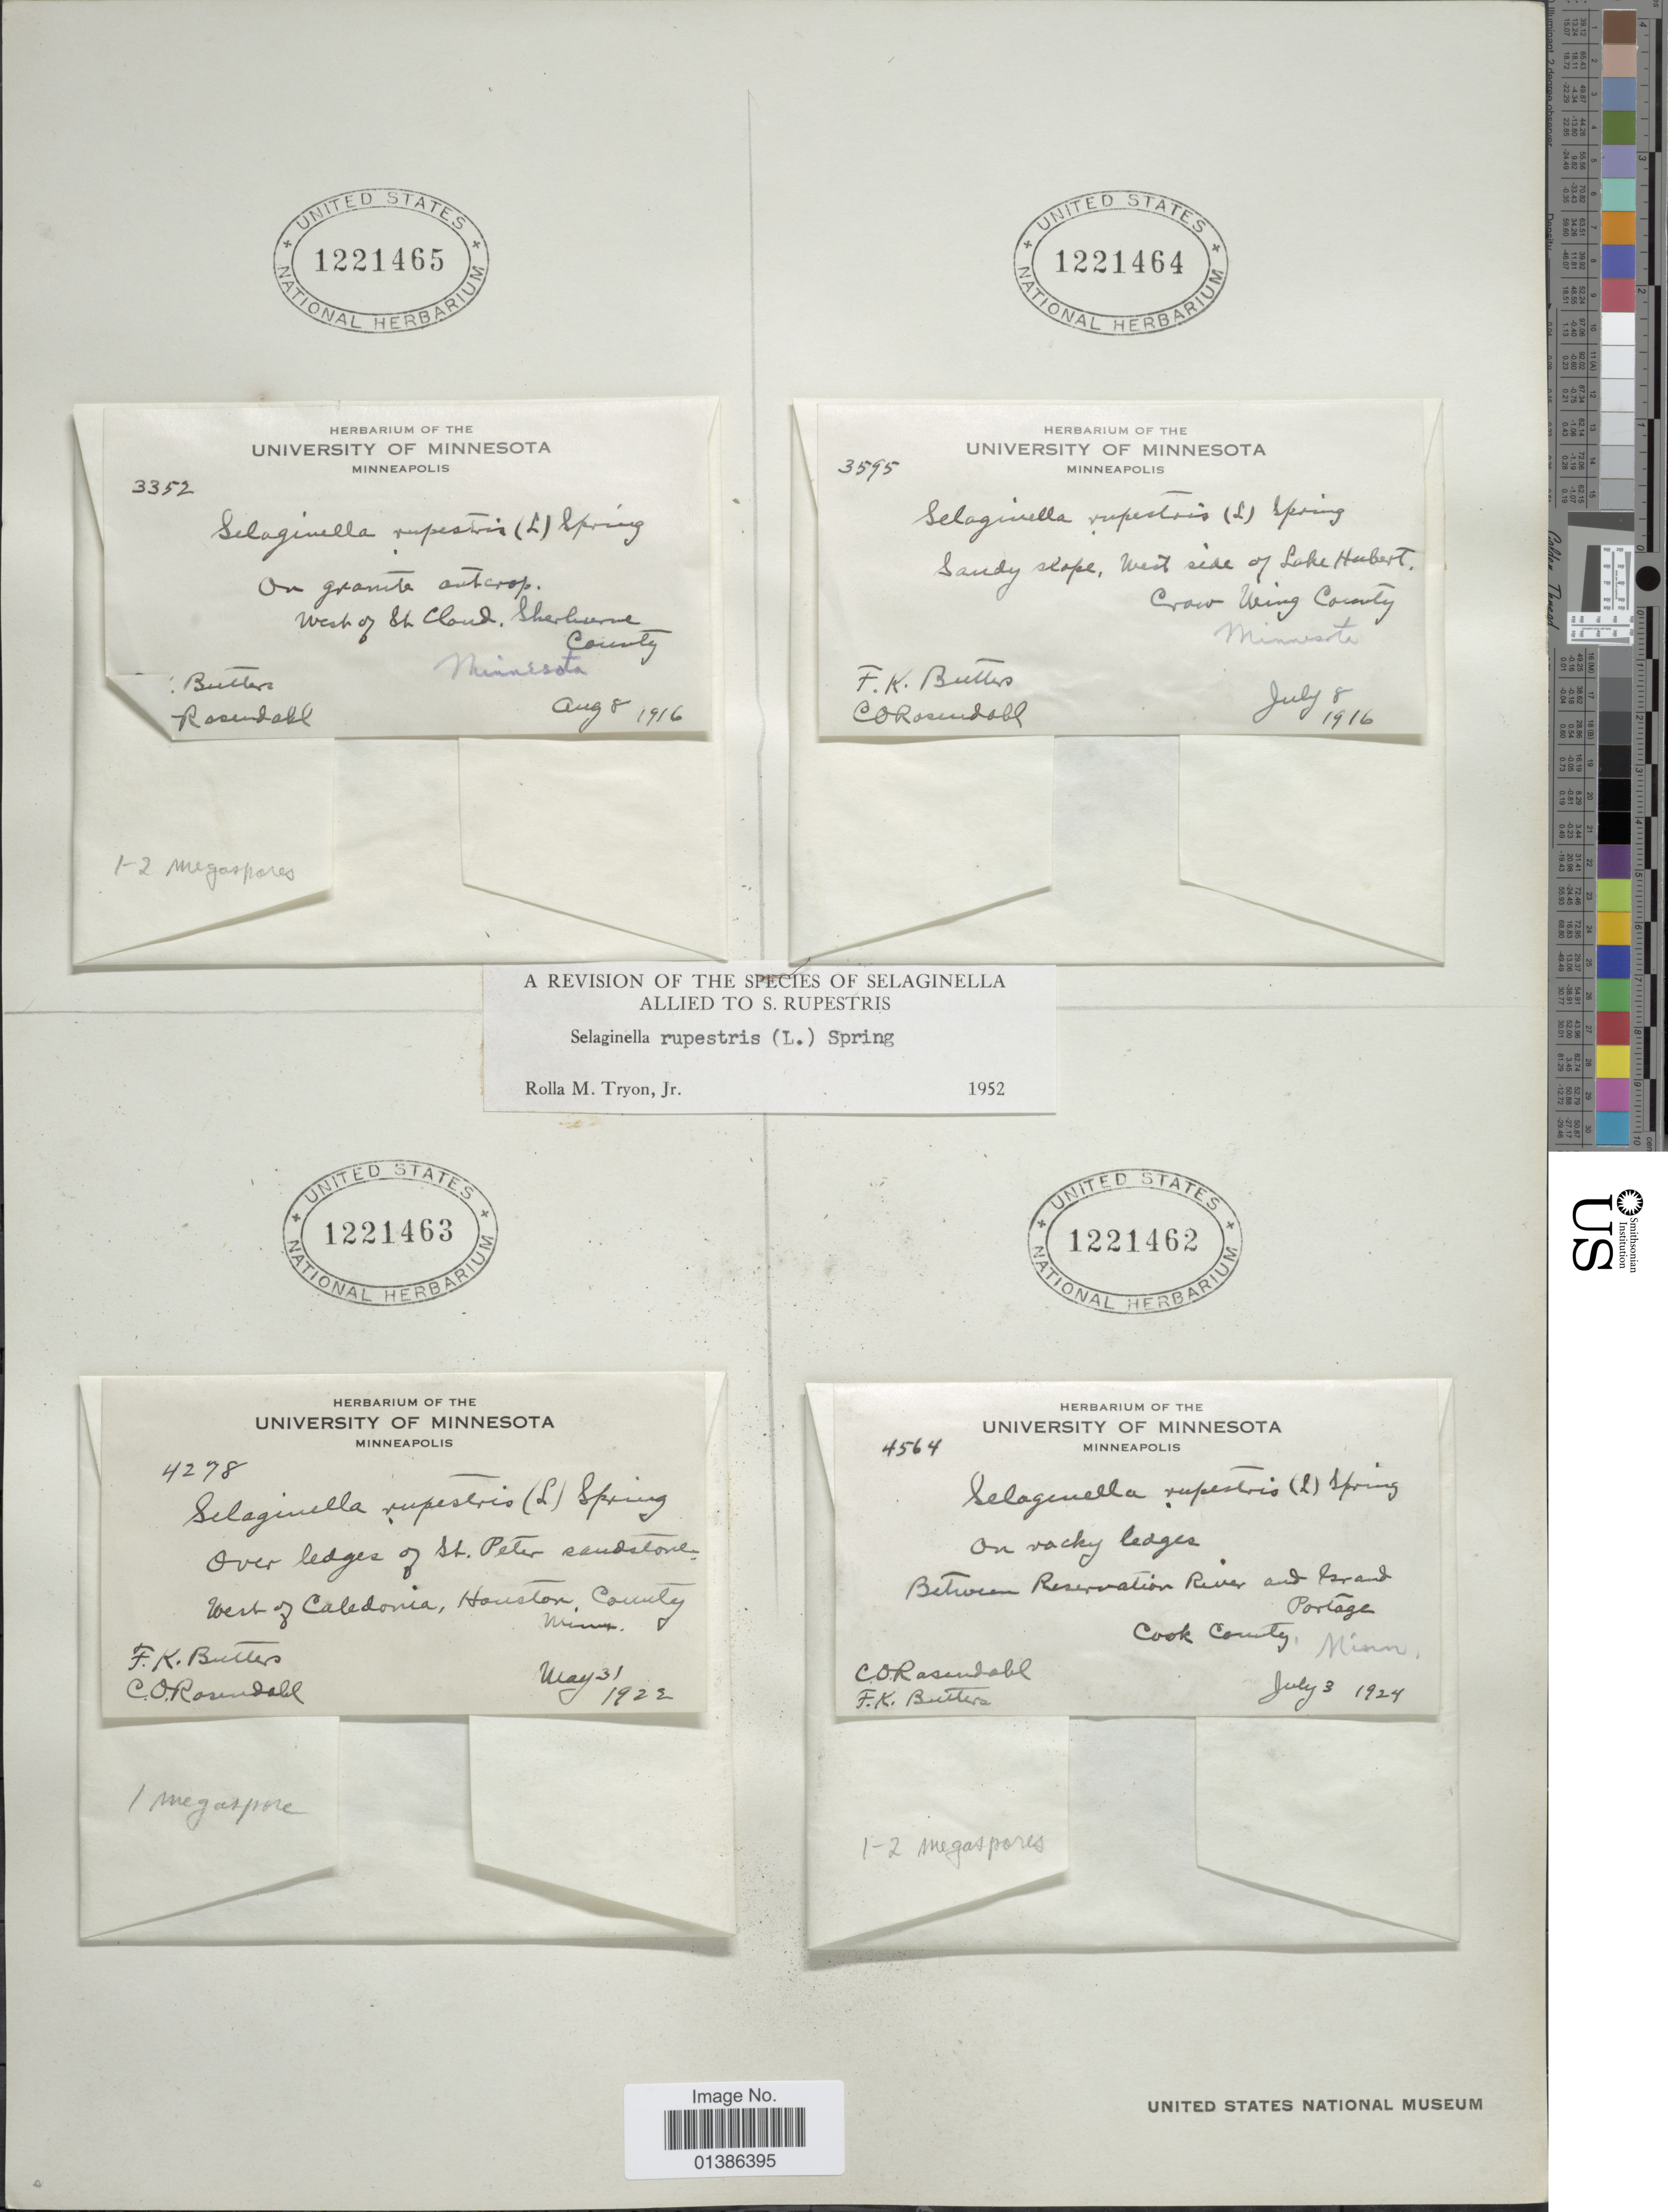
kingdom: Plantae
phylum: Tracheophyta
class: Lycopodiopsida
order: Selaginellales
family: Selaginellaceae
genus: Selaginella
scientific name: Selaginella rupestris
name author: (L.) Spring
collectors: C. O. Rosendahl & F. K. Butters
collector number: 4564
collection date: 1924-07-03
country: United States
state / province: Minnesota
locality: Between Reservation River and Grand Portage, Cook County.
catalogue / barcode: US 1221462